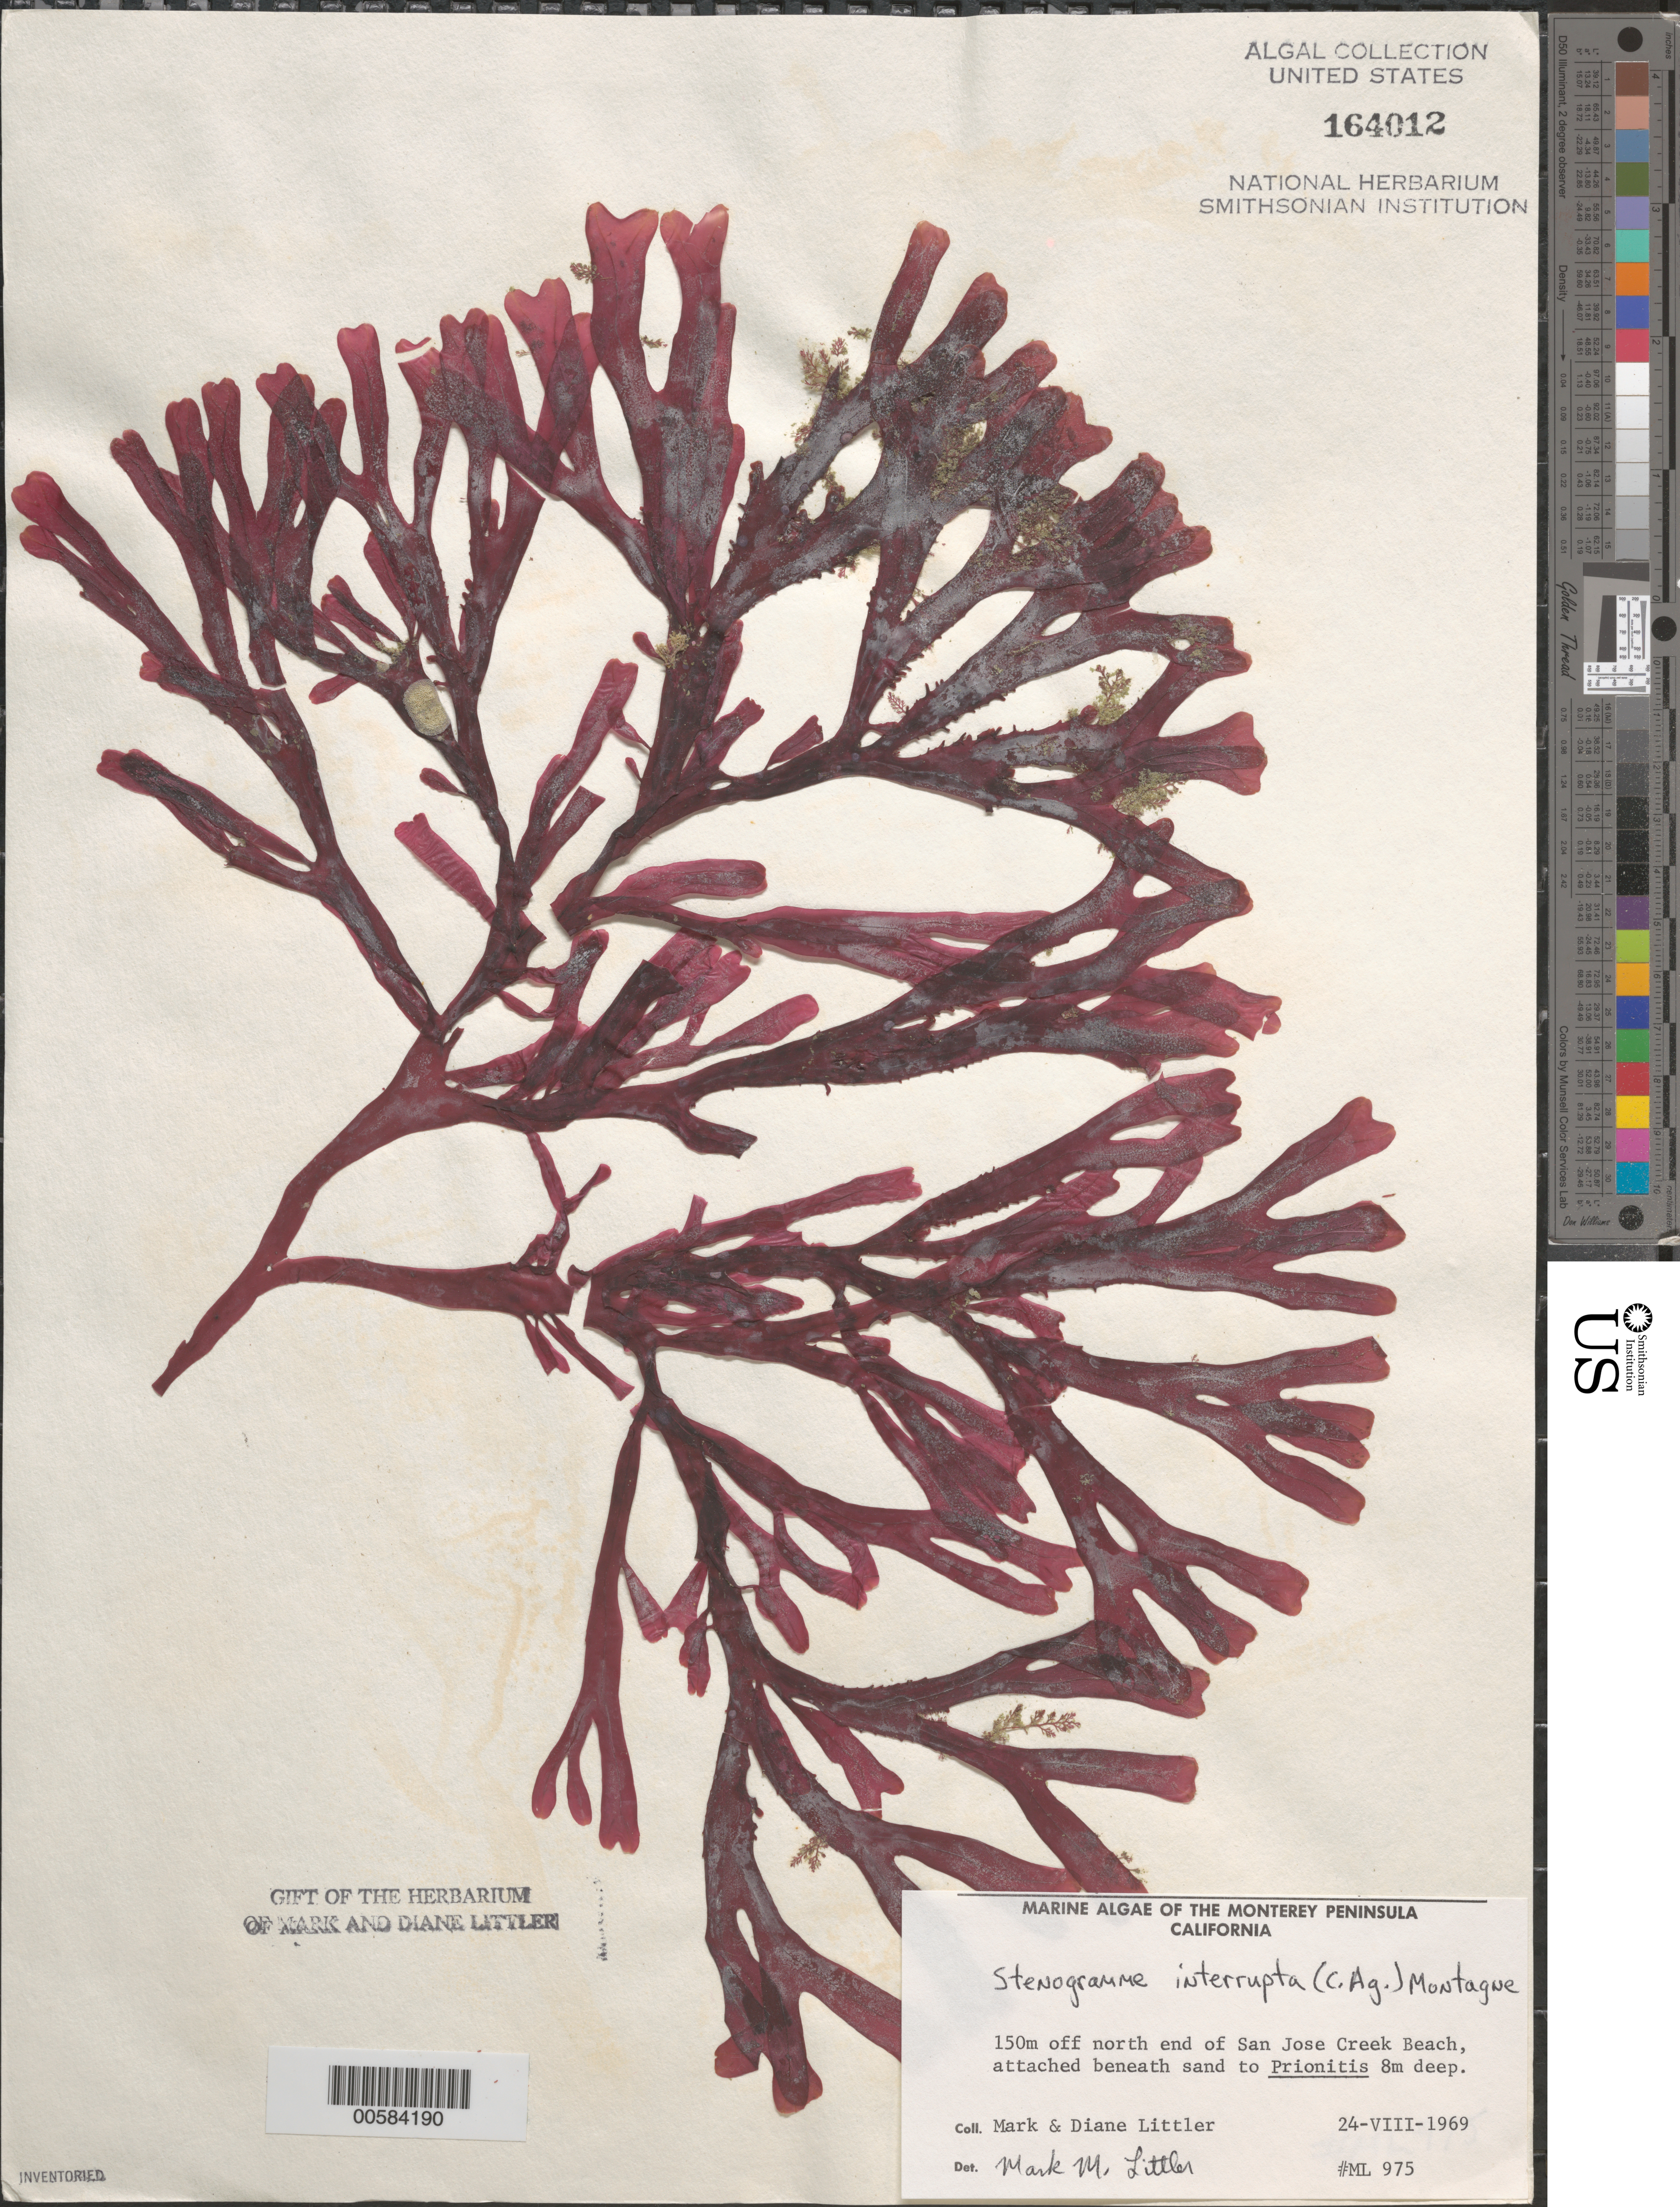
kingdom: Plantae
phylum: Rhodophyta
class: Florideophyceae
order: Gigartinales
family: Phyllophoraceae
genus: Stenogramma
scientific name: Stenogramma interruptum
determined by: Littler, M. M.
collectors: M. M. Littler & D. S. Littler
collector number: ML 975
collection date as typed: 24 Aug 1969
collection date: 1969-08-24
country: United States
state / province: California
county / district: Monterey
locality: San Jose Creek Beach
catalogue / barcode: US 164012